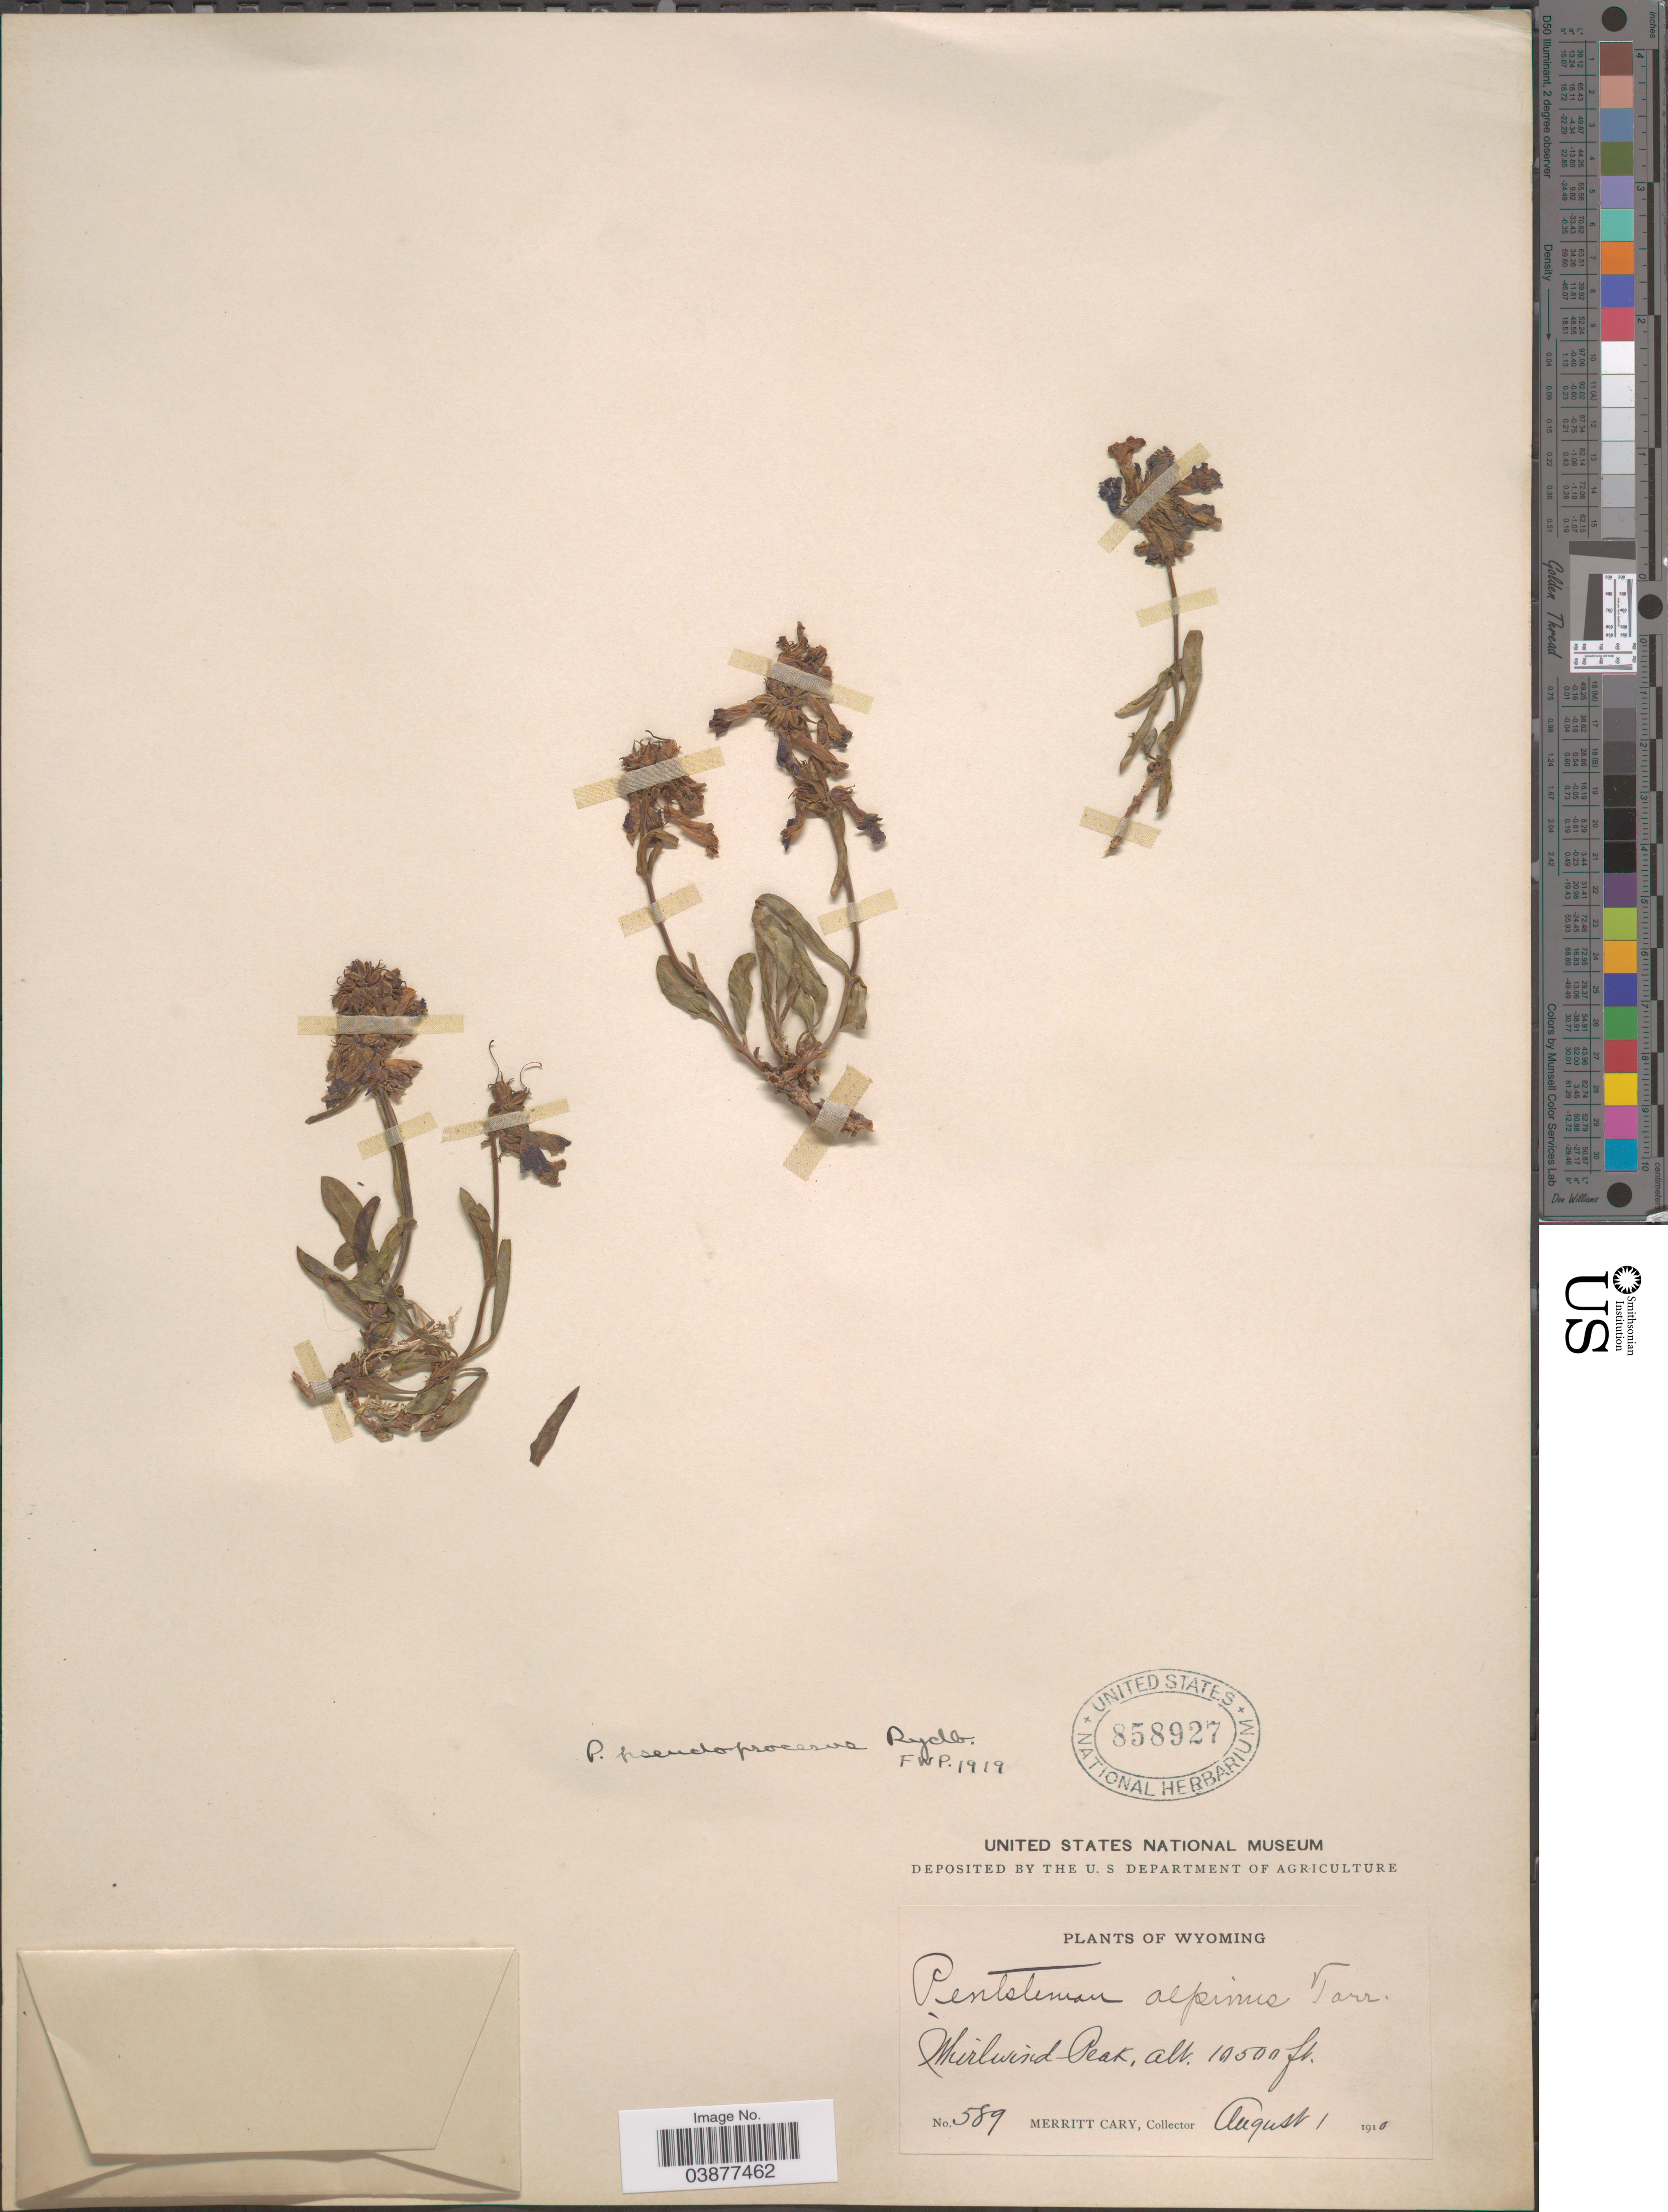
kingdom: Plantae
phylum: Tracheophyta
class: Magnoliopsida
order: Lamiales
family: Plantaginaceae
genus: Penstemon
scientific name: Penstemon pseudoprocerus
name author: Rydb.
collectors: M. Cary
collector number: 589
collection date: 1910-08-01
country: United States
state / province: Wyoming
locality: Whirlwind Peak.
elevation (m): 3200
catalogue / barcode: US 858927